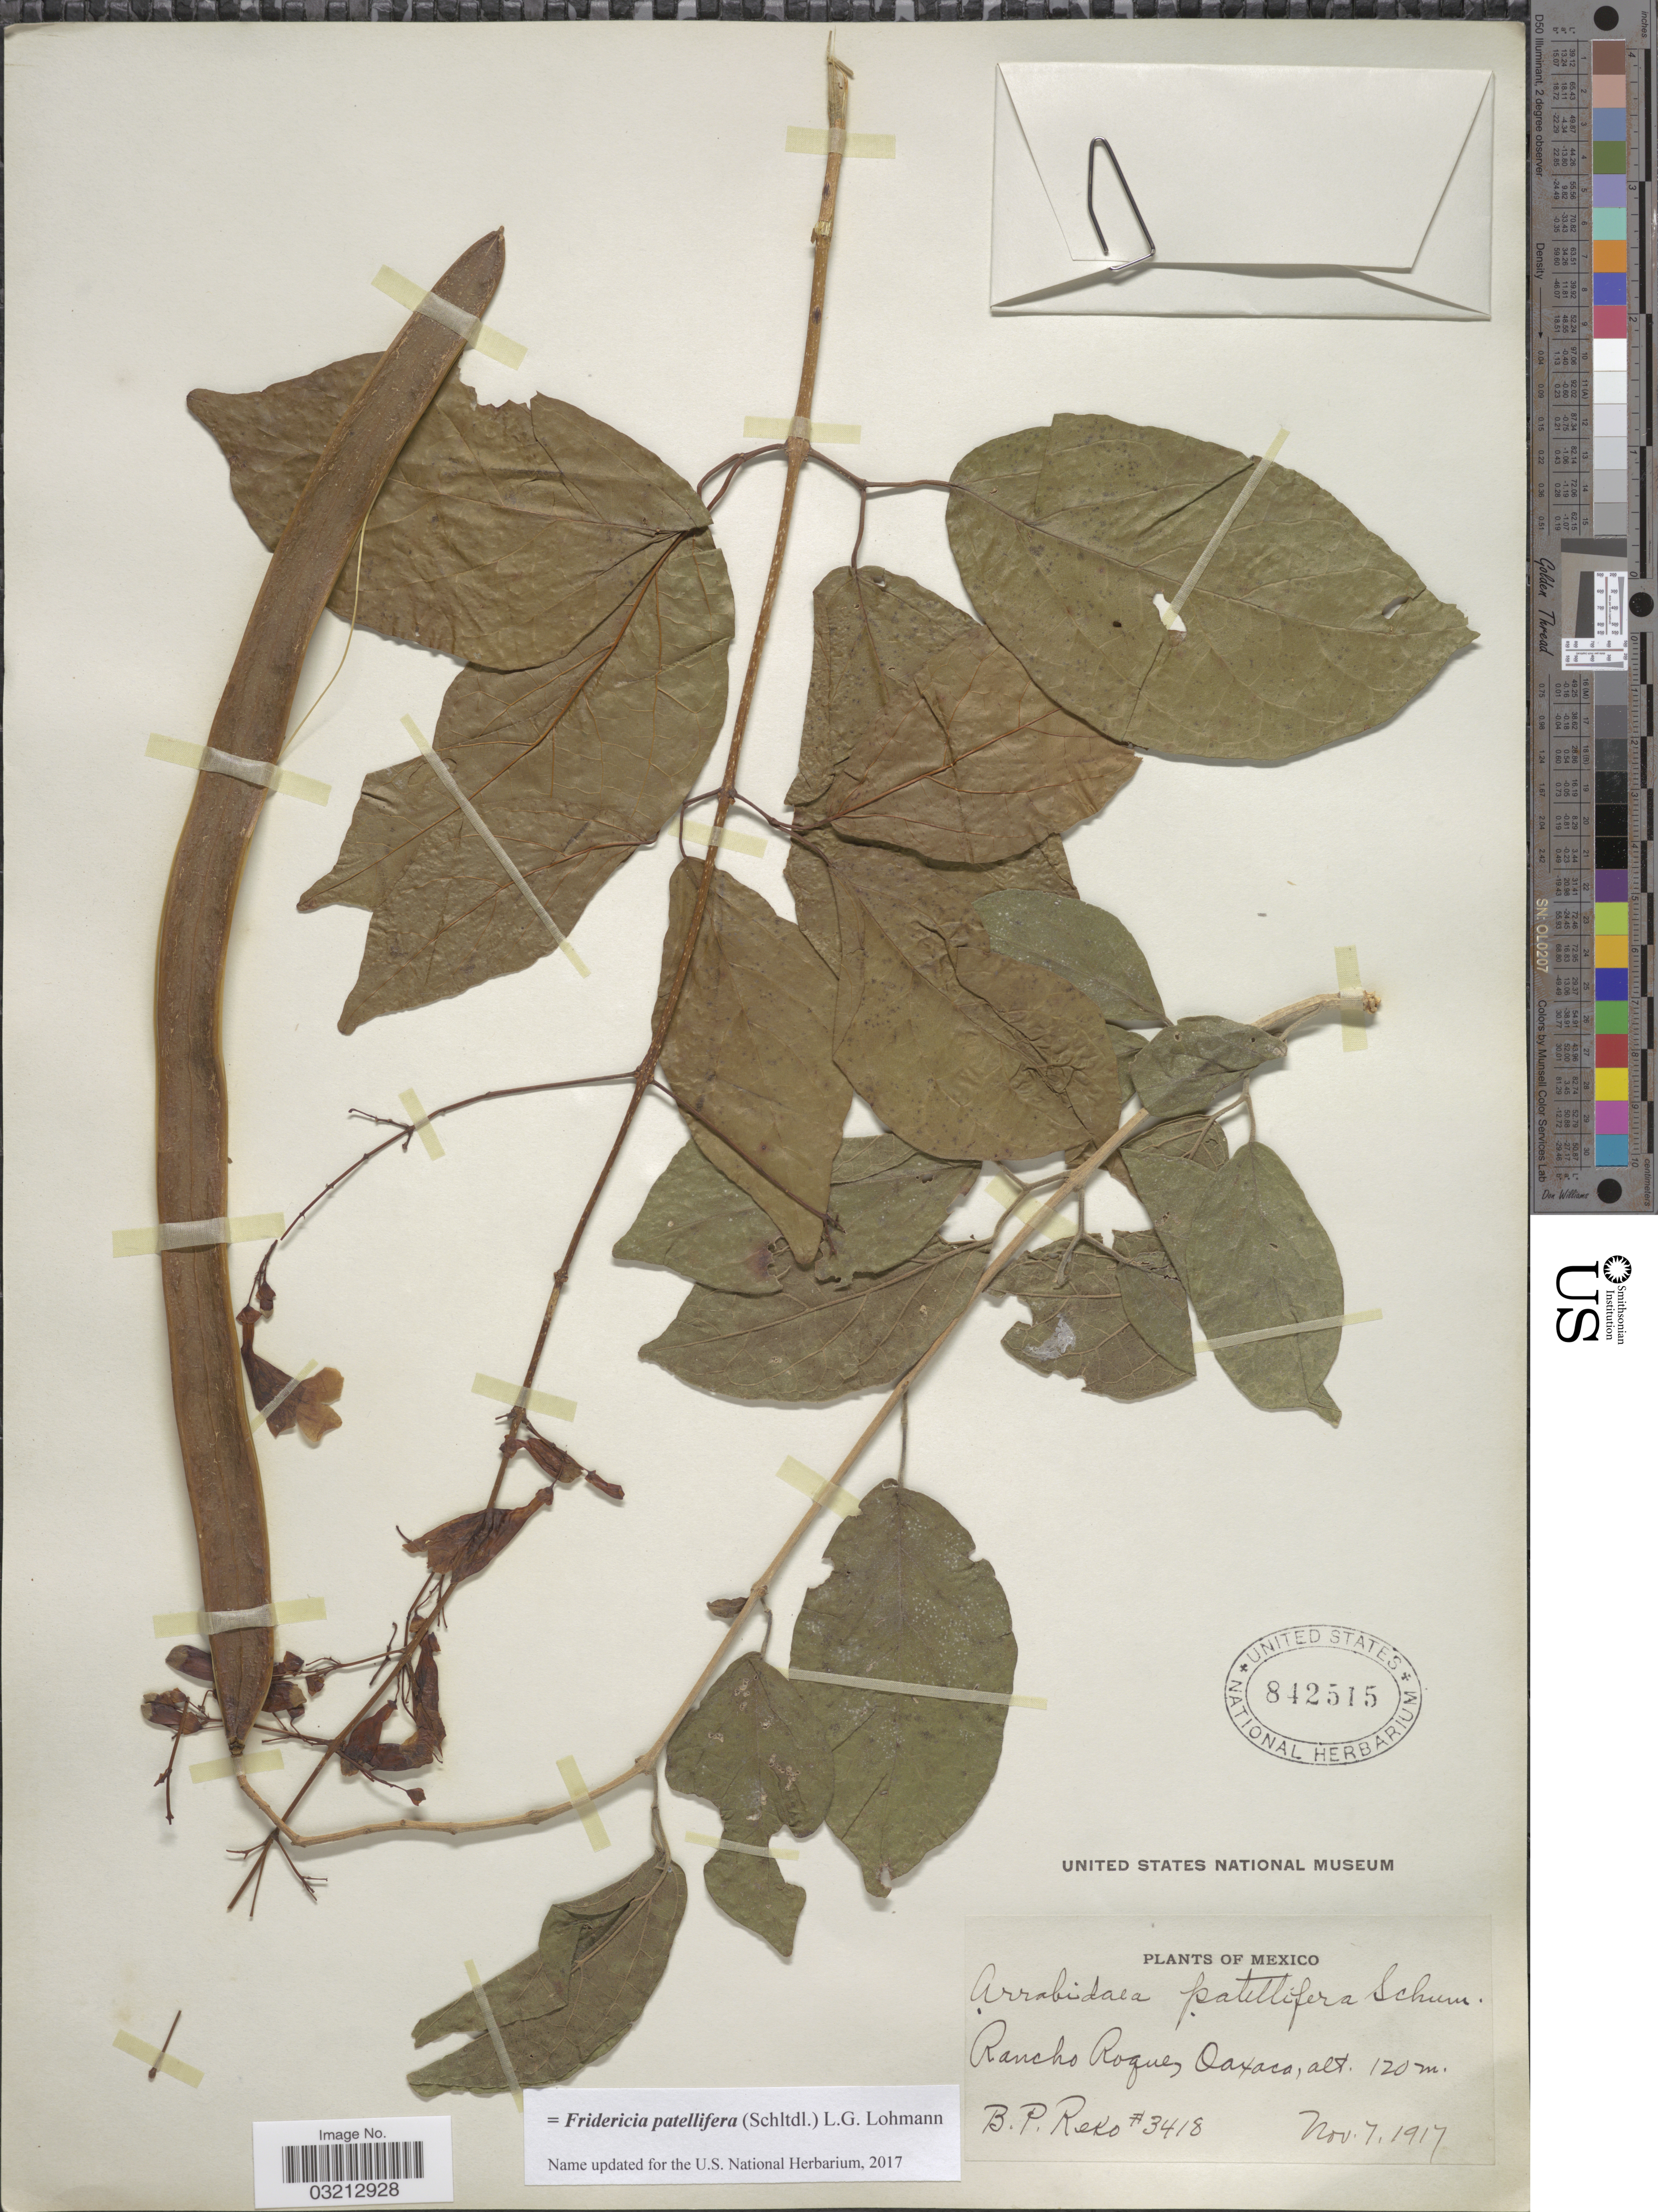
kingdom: Plantae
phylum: Tracheophyta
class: Magnoliopsida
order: Lamiales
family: Bignoniaceae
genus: Fridericia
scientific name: Fridericia patellifera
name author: (Schltdl.) L.G. Lohmann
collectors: B. P. Reko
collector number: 3418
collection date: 1917-11-07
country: Mexico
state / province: Oaxaca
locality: Rancho Roque.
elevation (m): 120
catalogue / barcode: US 842515